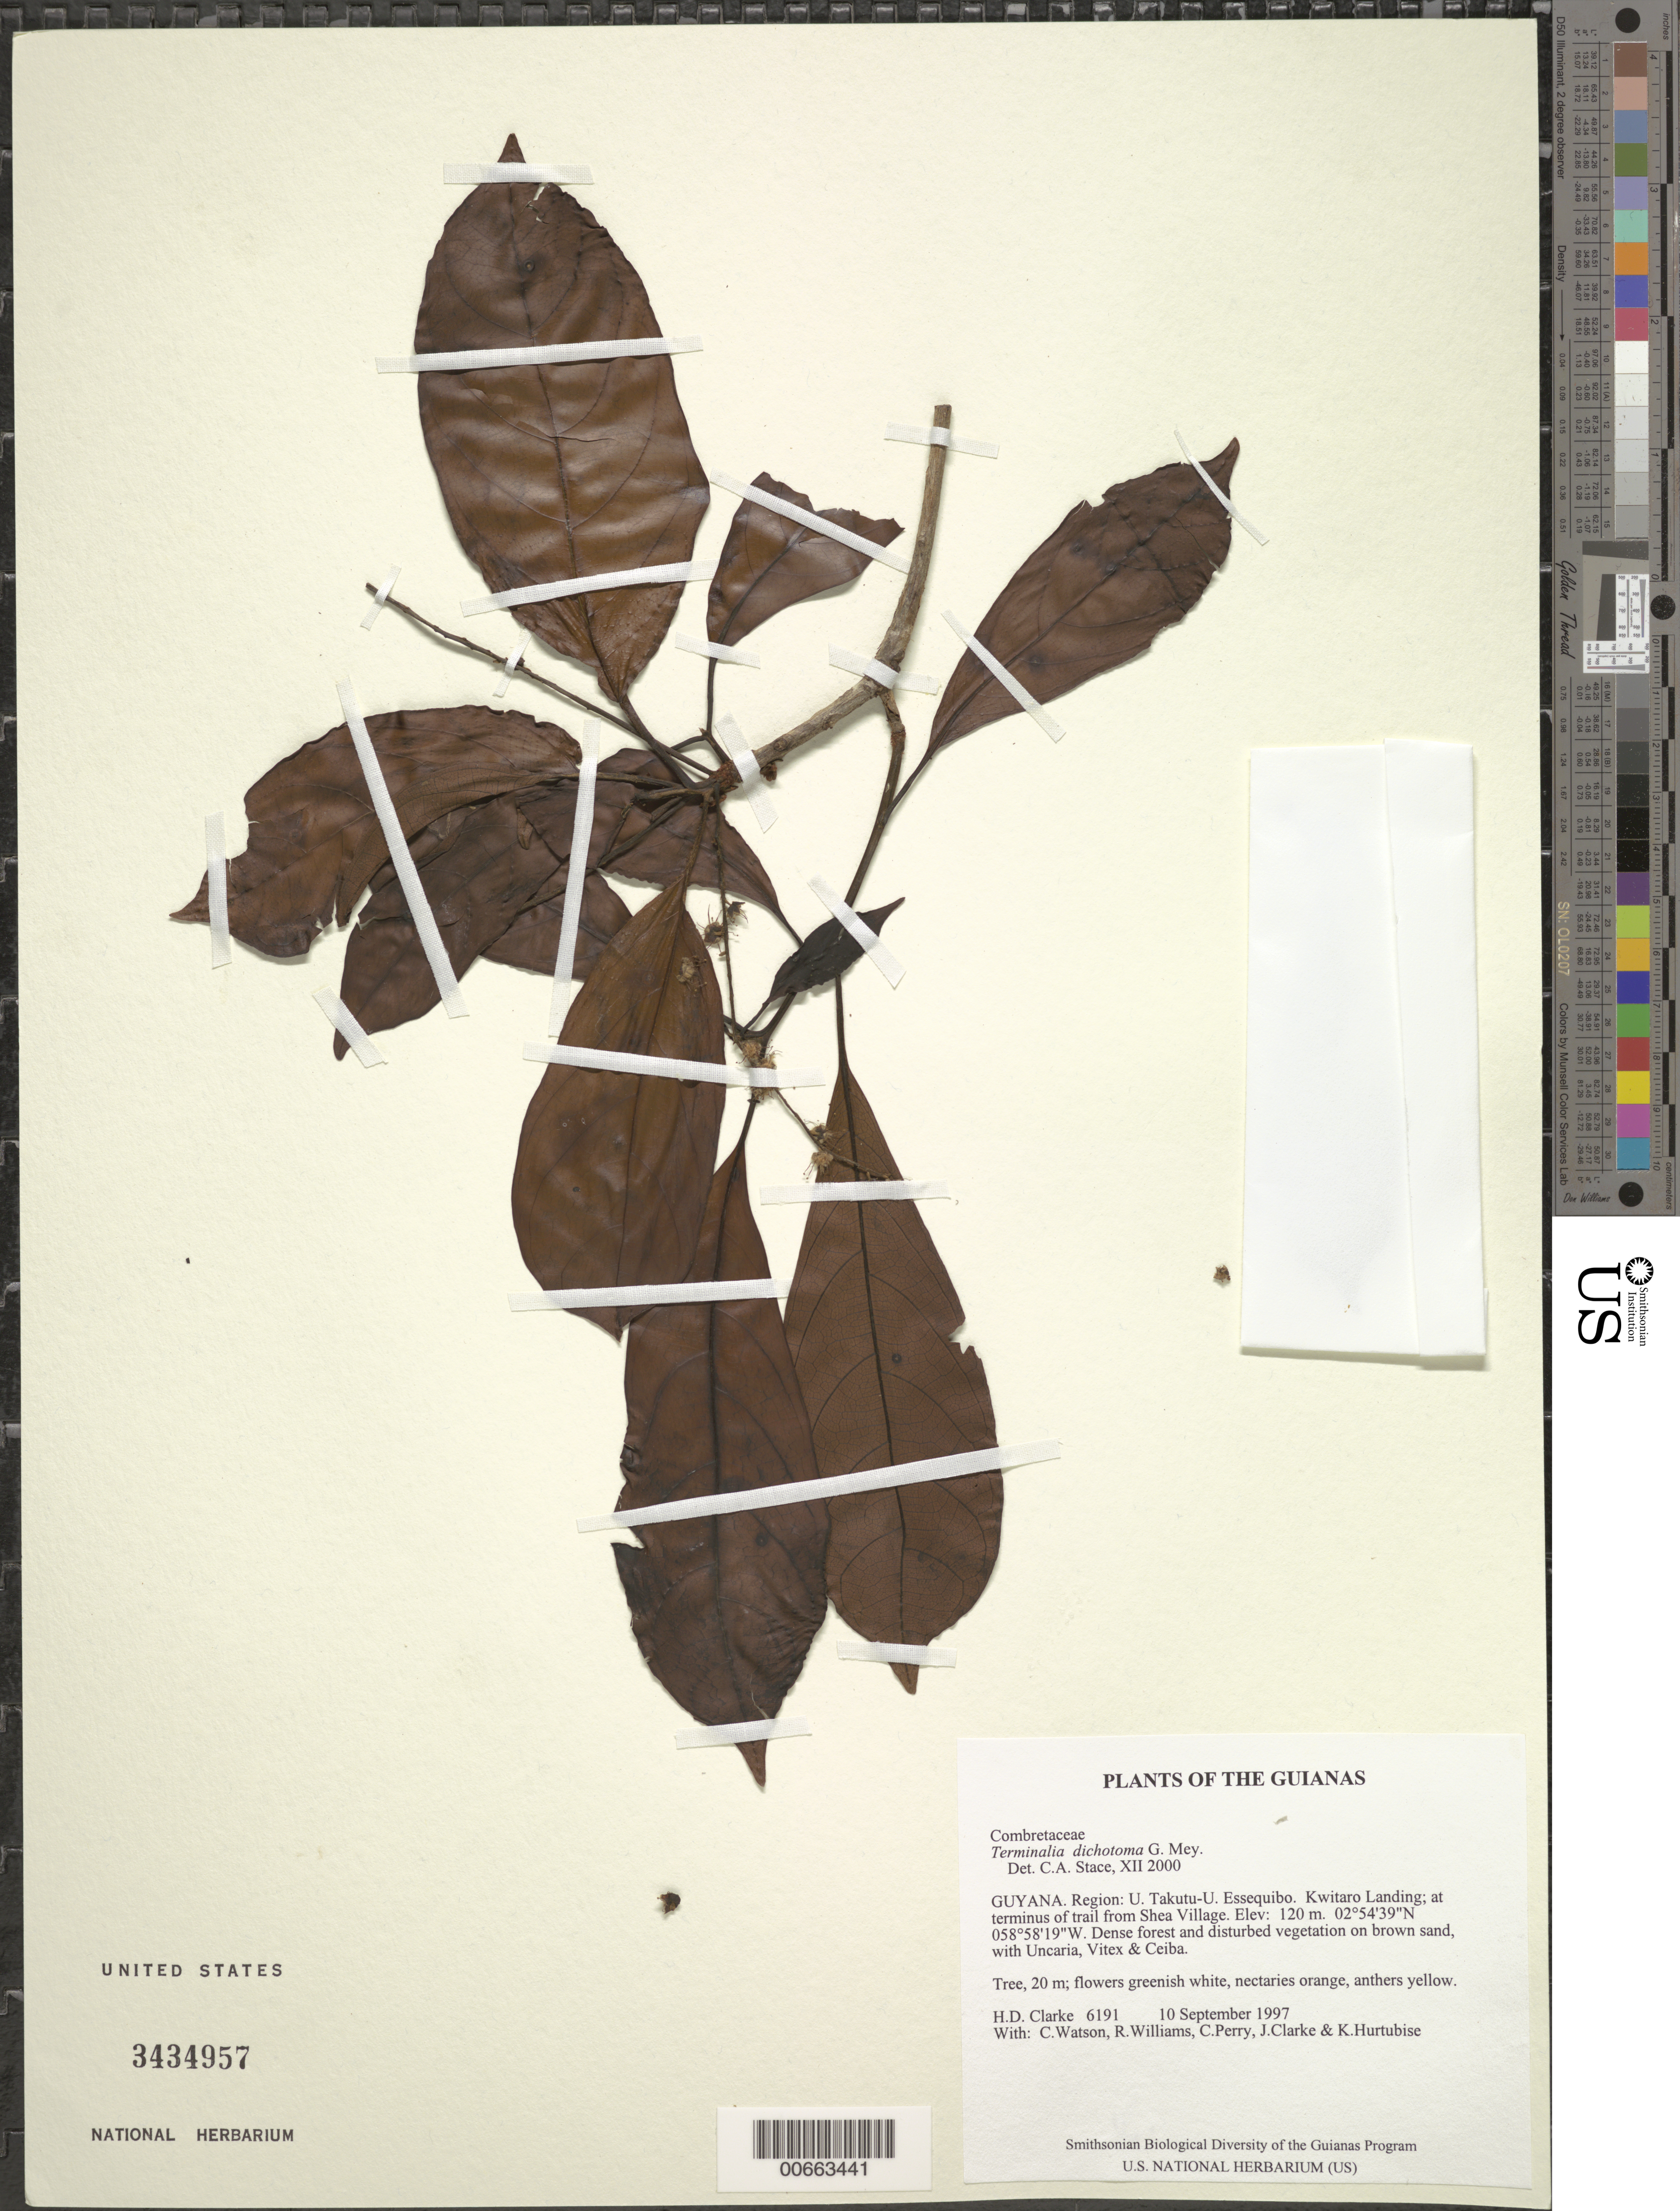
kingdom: Plantae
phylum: Tracheophyta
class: Magnoliopsida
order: Myrtales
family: Combretaceae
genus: Terminalia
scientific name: Terminalia dichotoma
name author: G. Mey.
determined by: Stace, C. A.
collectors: H. D. Clarke, C. Watson, R. Williams, C. Perry, J. Clarke & K. Hurtubise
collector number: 6191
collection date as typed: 10 September 1997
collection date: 1997-09-10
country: Guyana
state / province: U. Takutu-U. Essequibo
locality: Kwitaro Landing; at terminus of trail from Shea Village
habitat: Dense forest and disturbed vegetation on brown sand, with Uncaria, Vitex & Ceiba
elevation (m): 120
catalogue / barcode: US 3434957